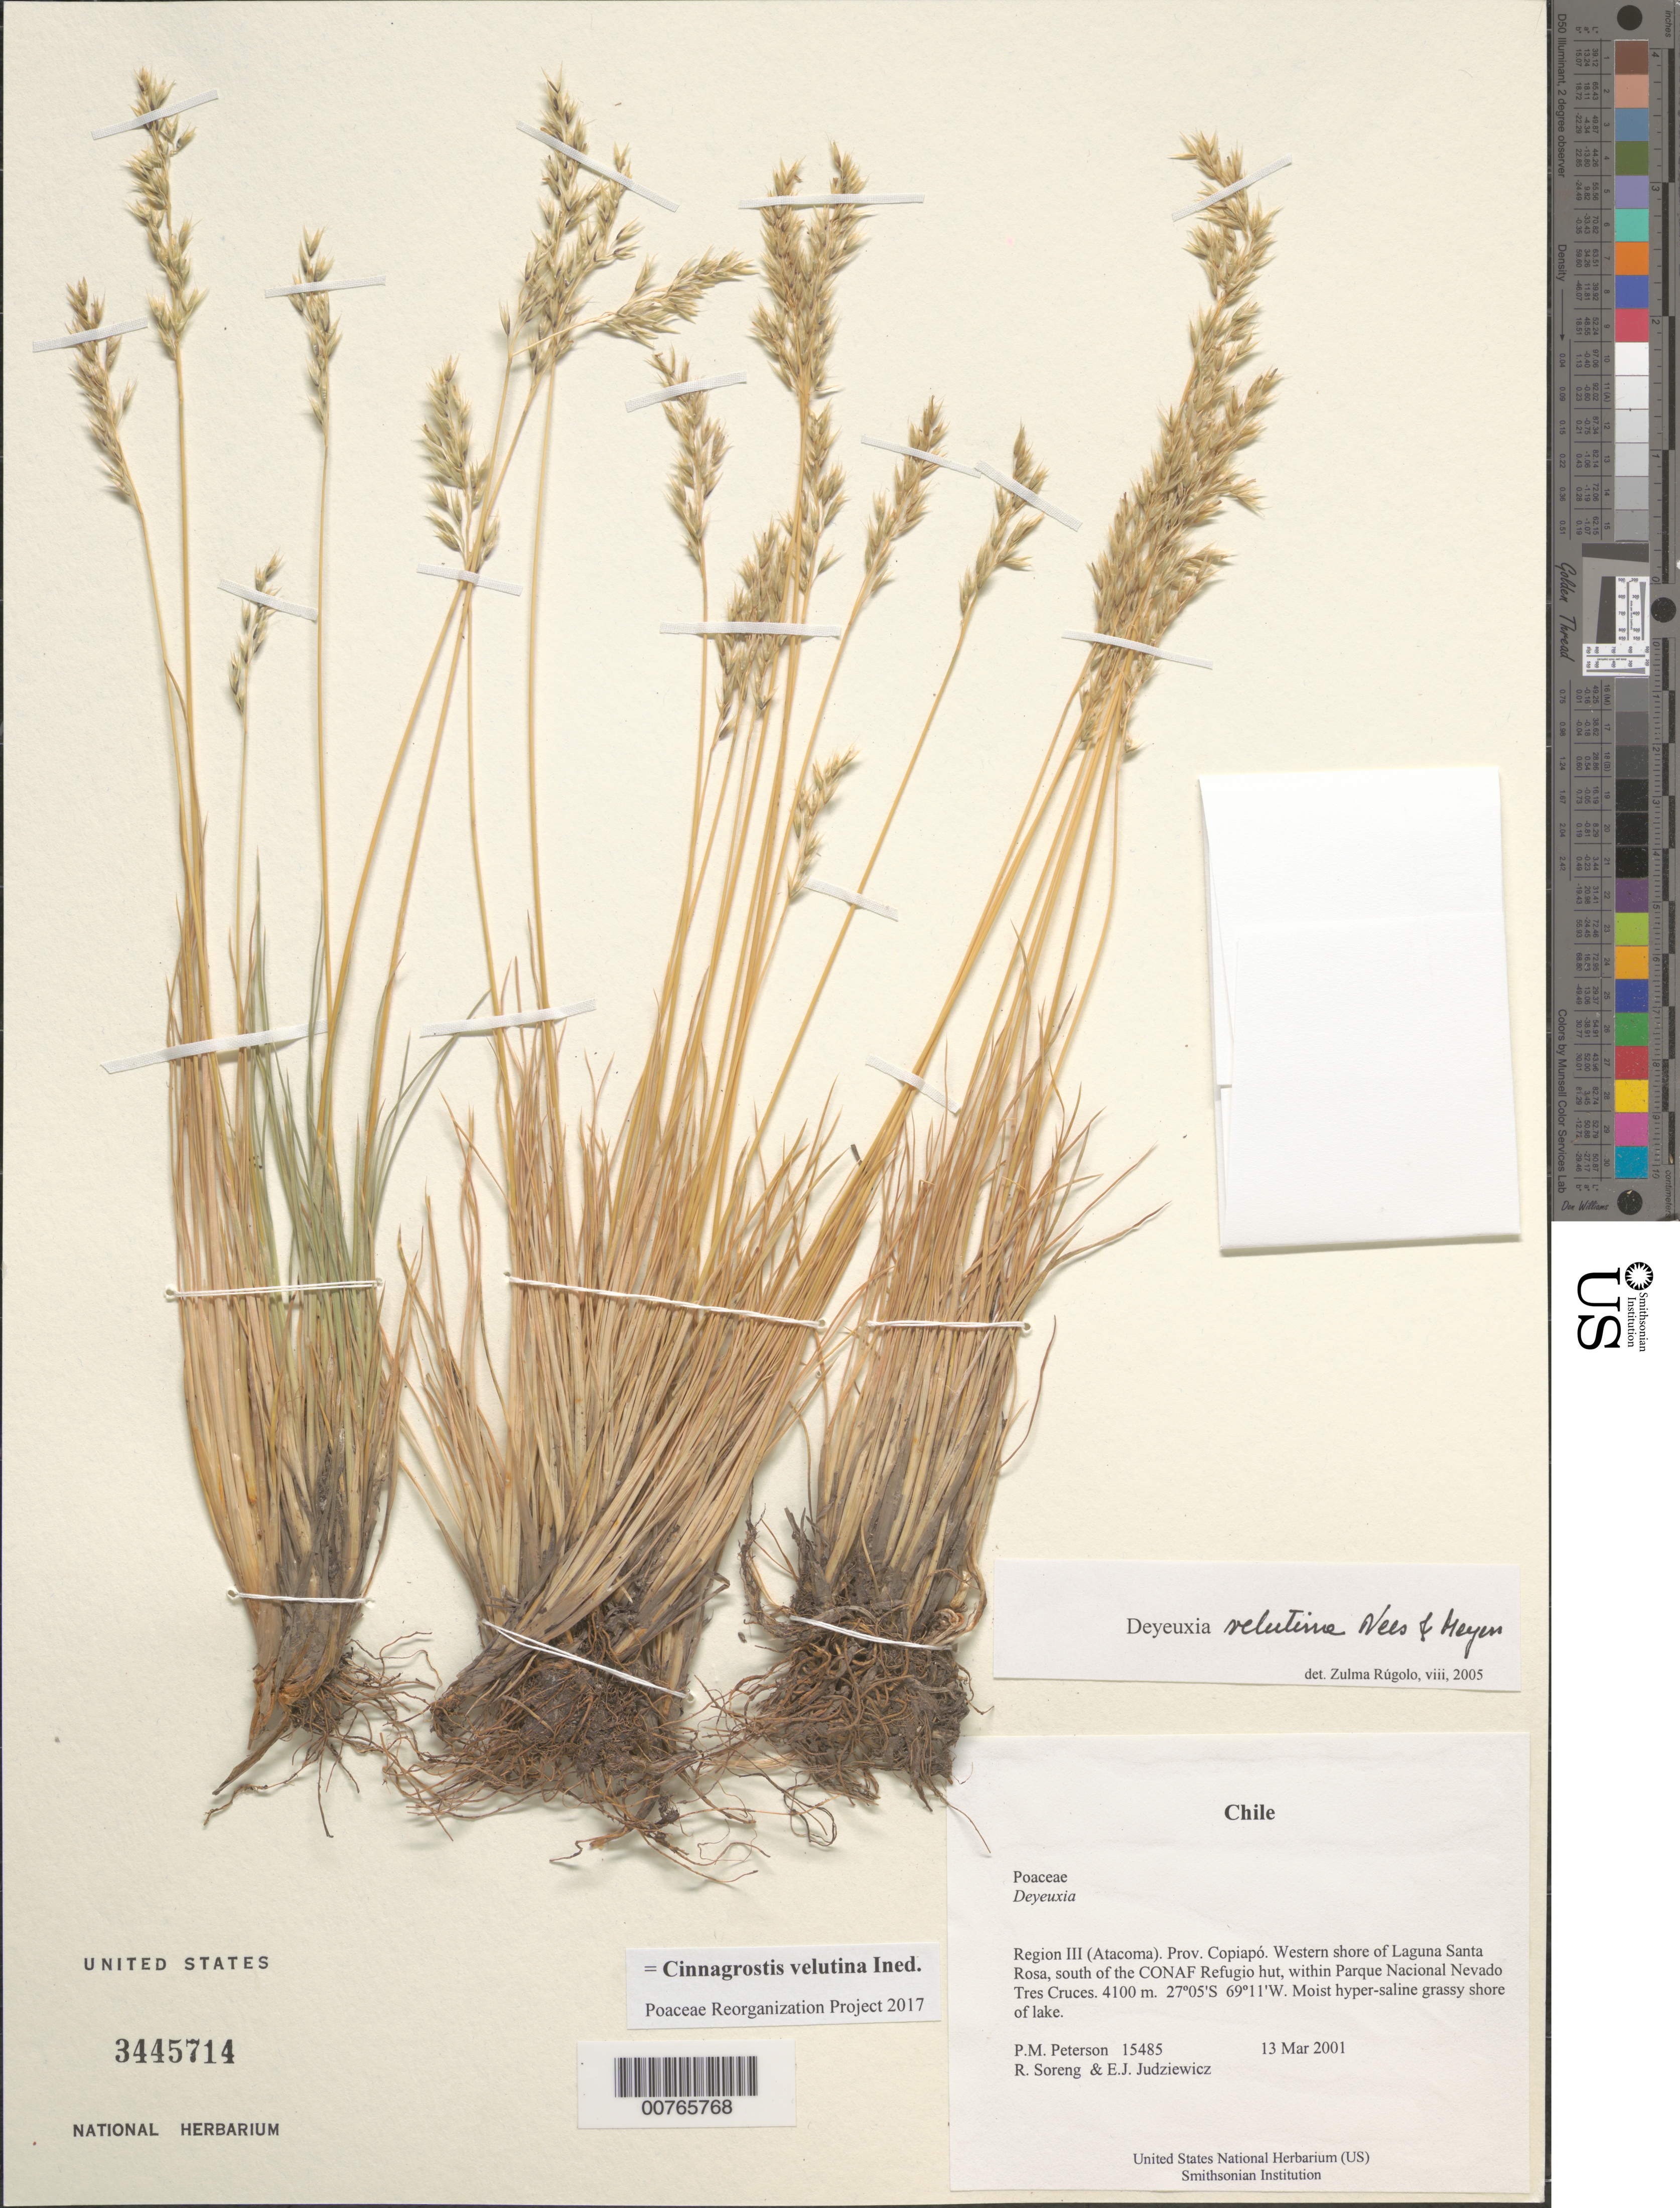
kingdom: Plantae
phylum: Tracheophyta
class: Liliopsida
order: Poales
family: Poaceae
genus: Cinnagrostis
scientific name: Cinnagrostis velutina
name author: (Nees & Meyen) P.M. Peterson et al.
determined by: Poaceae Reorganization Project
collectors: P. M. Peterson, R. J. Soreng & E. J. Judziewicz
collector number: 15485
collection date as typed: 13 Mar 2001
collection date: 2001-03-13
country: Chile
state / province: Atacama (III)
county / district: Copiapó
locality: Western shore of Laguna Santa Rosa, south of the CONAF Refugio hut, within Parque Nacional Nevado Tres Cruces.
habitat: Moist hyper-saline grassy shore of lake.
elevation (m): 4100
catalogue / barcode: US 3445714